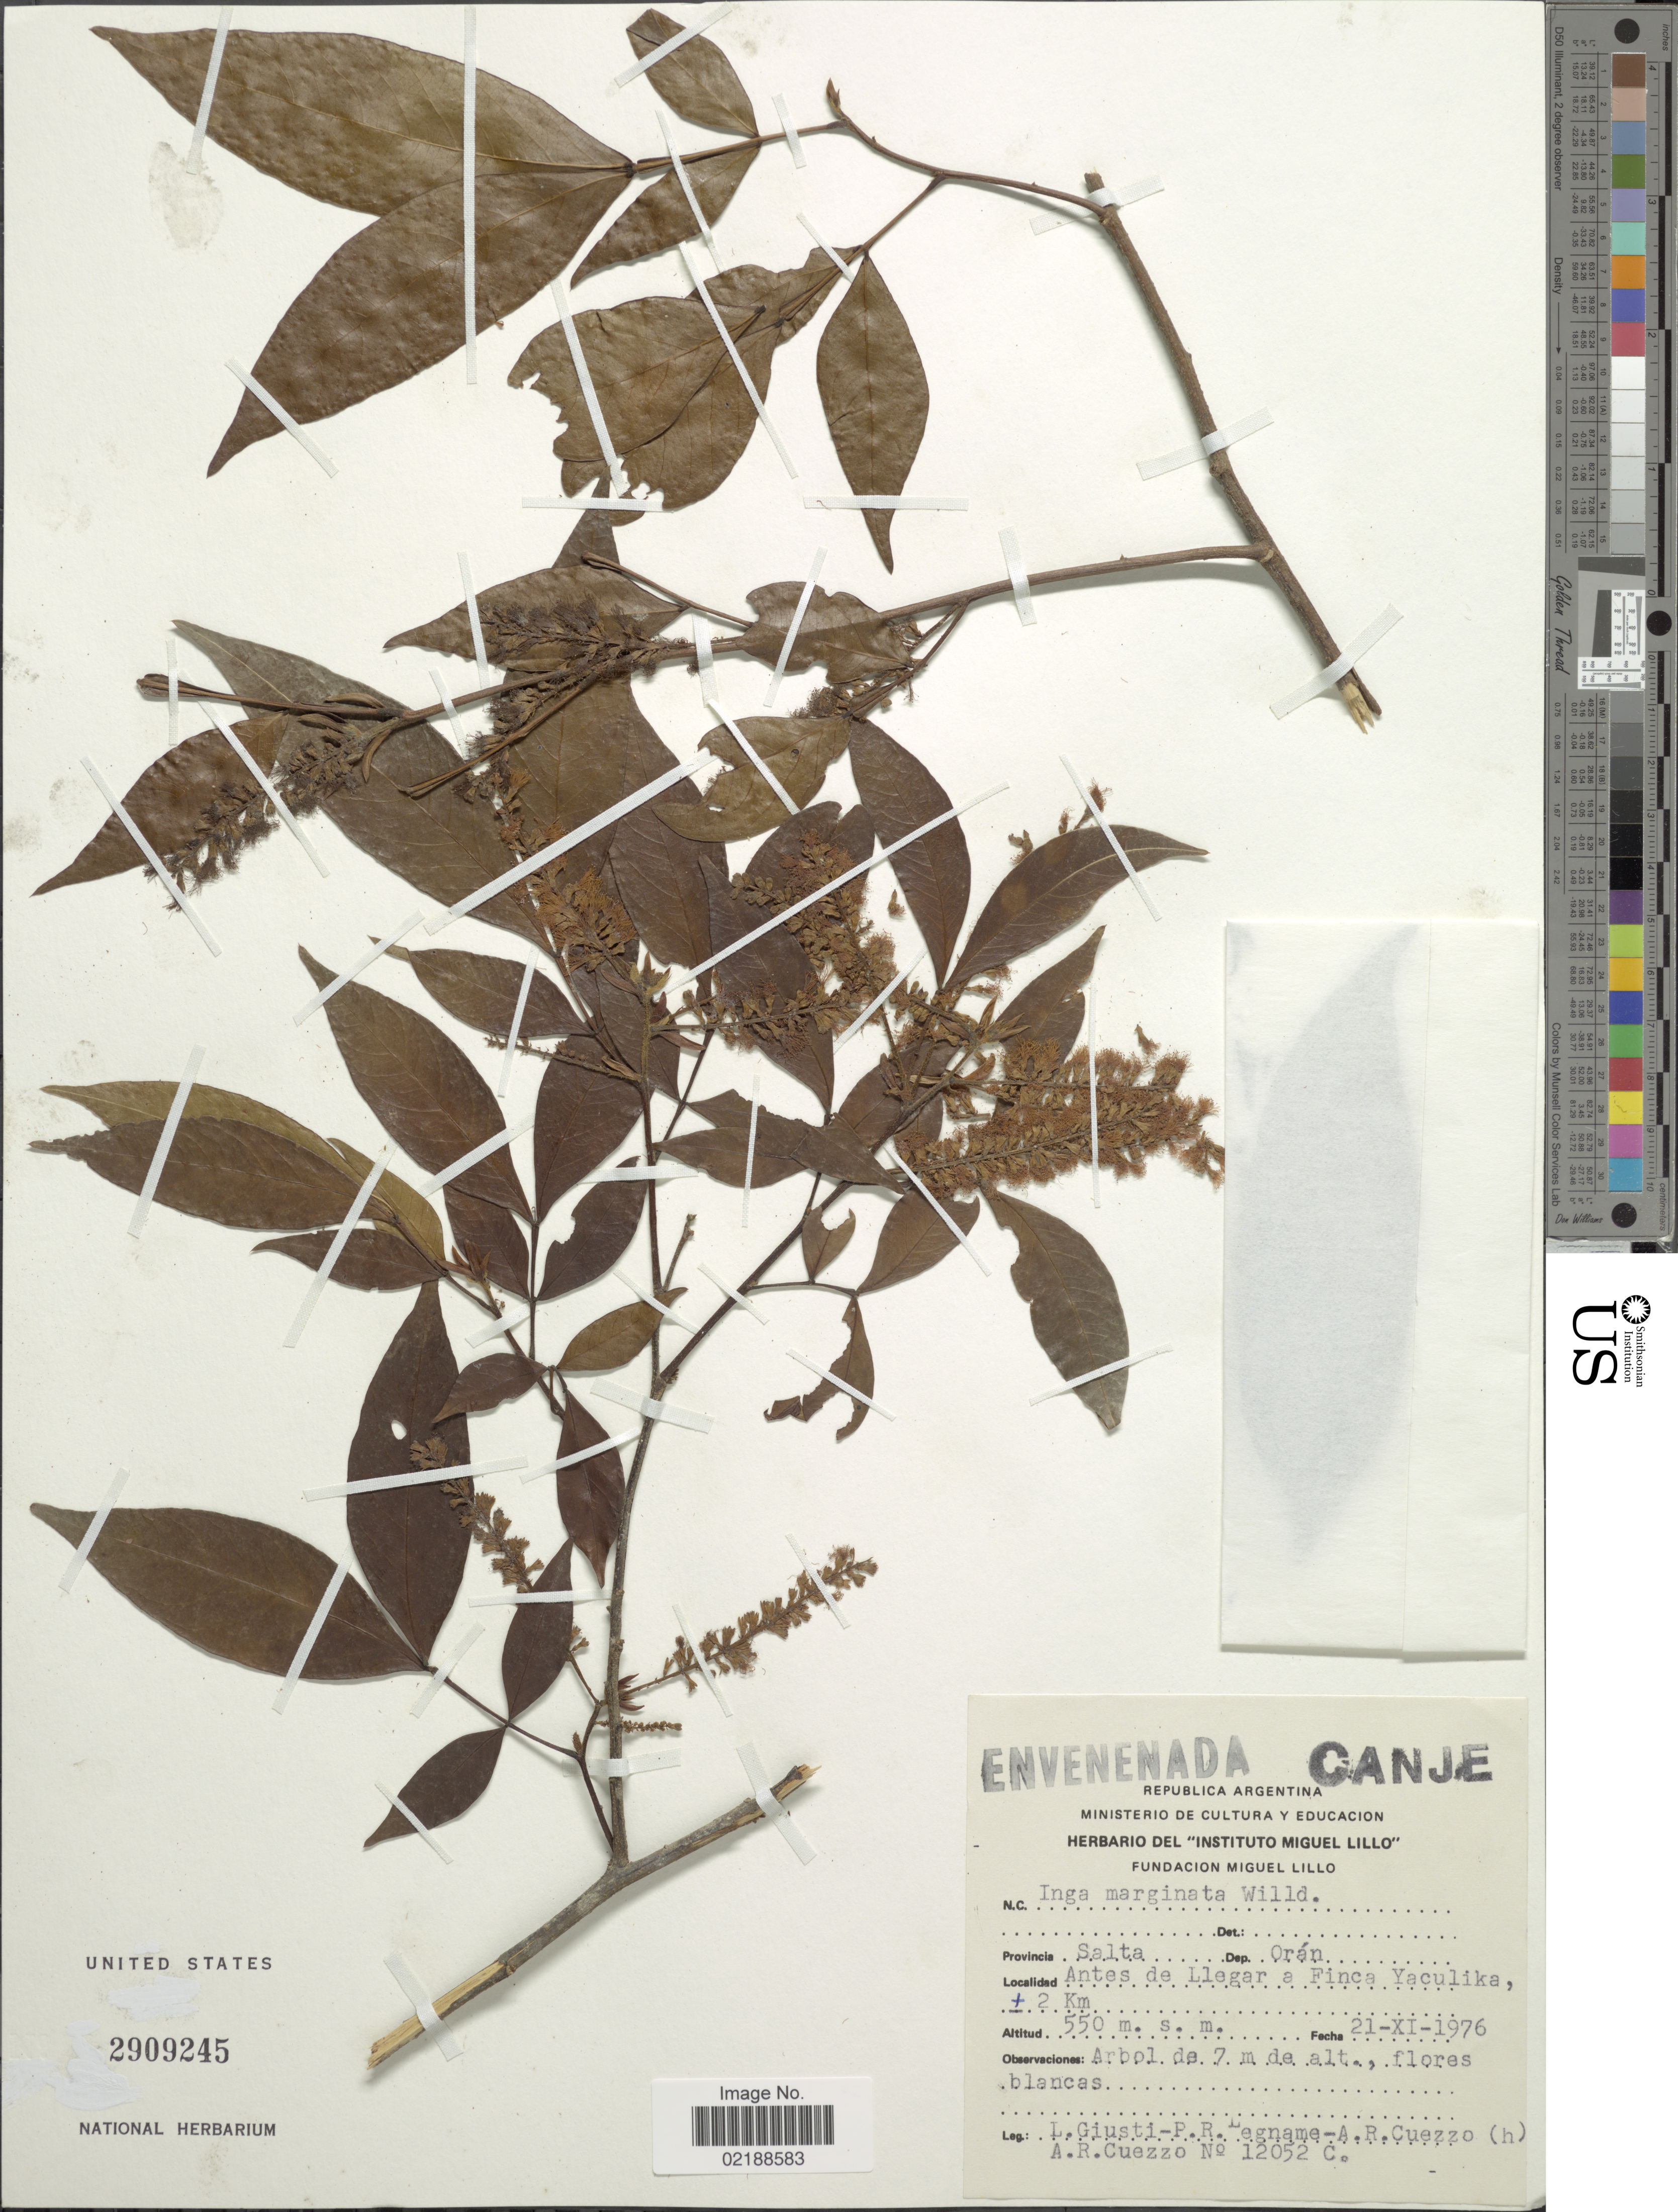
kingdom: Plantae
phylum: Tracheophyta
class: Magnoliopsida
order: Fabales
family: Fabaceae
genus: Inga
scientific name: Inga marginata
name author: Willd.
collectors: L. Giusti, P. R. Legname & A. Cuezzo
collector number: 12052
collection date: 1976-11-21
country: Argentina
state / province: Salta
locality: Dep. Orán, Antes de Llegar a Finca Yaculika, ± 2 Km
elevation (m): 550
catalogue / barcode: US 2909245